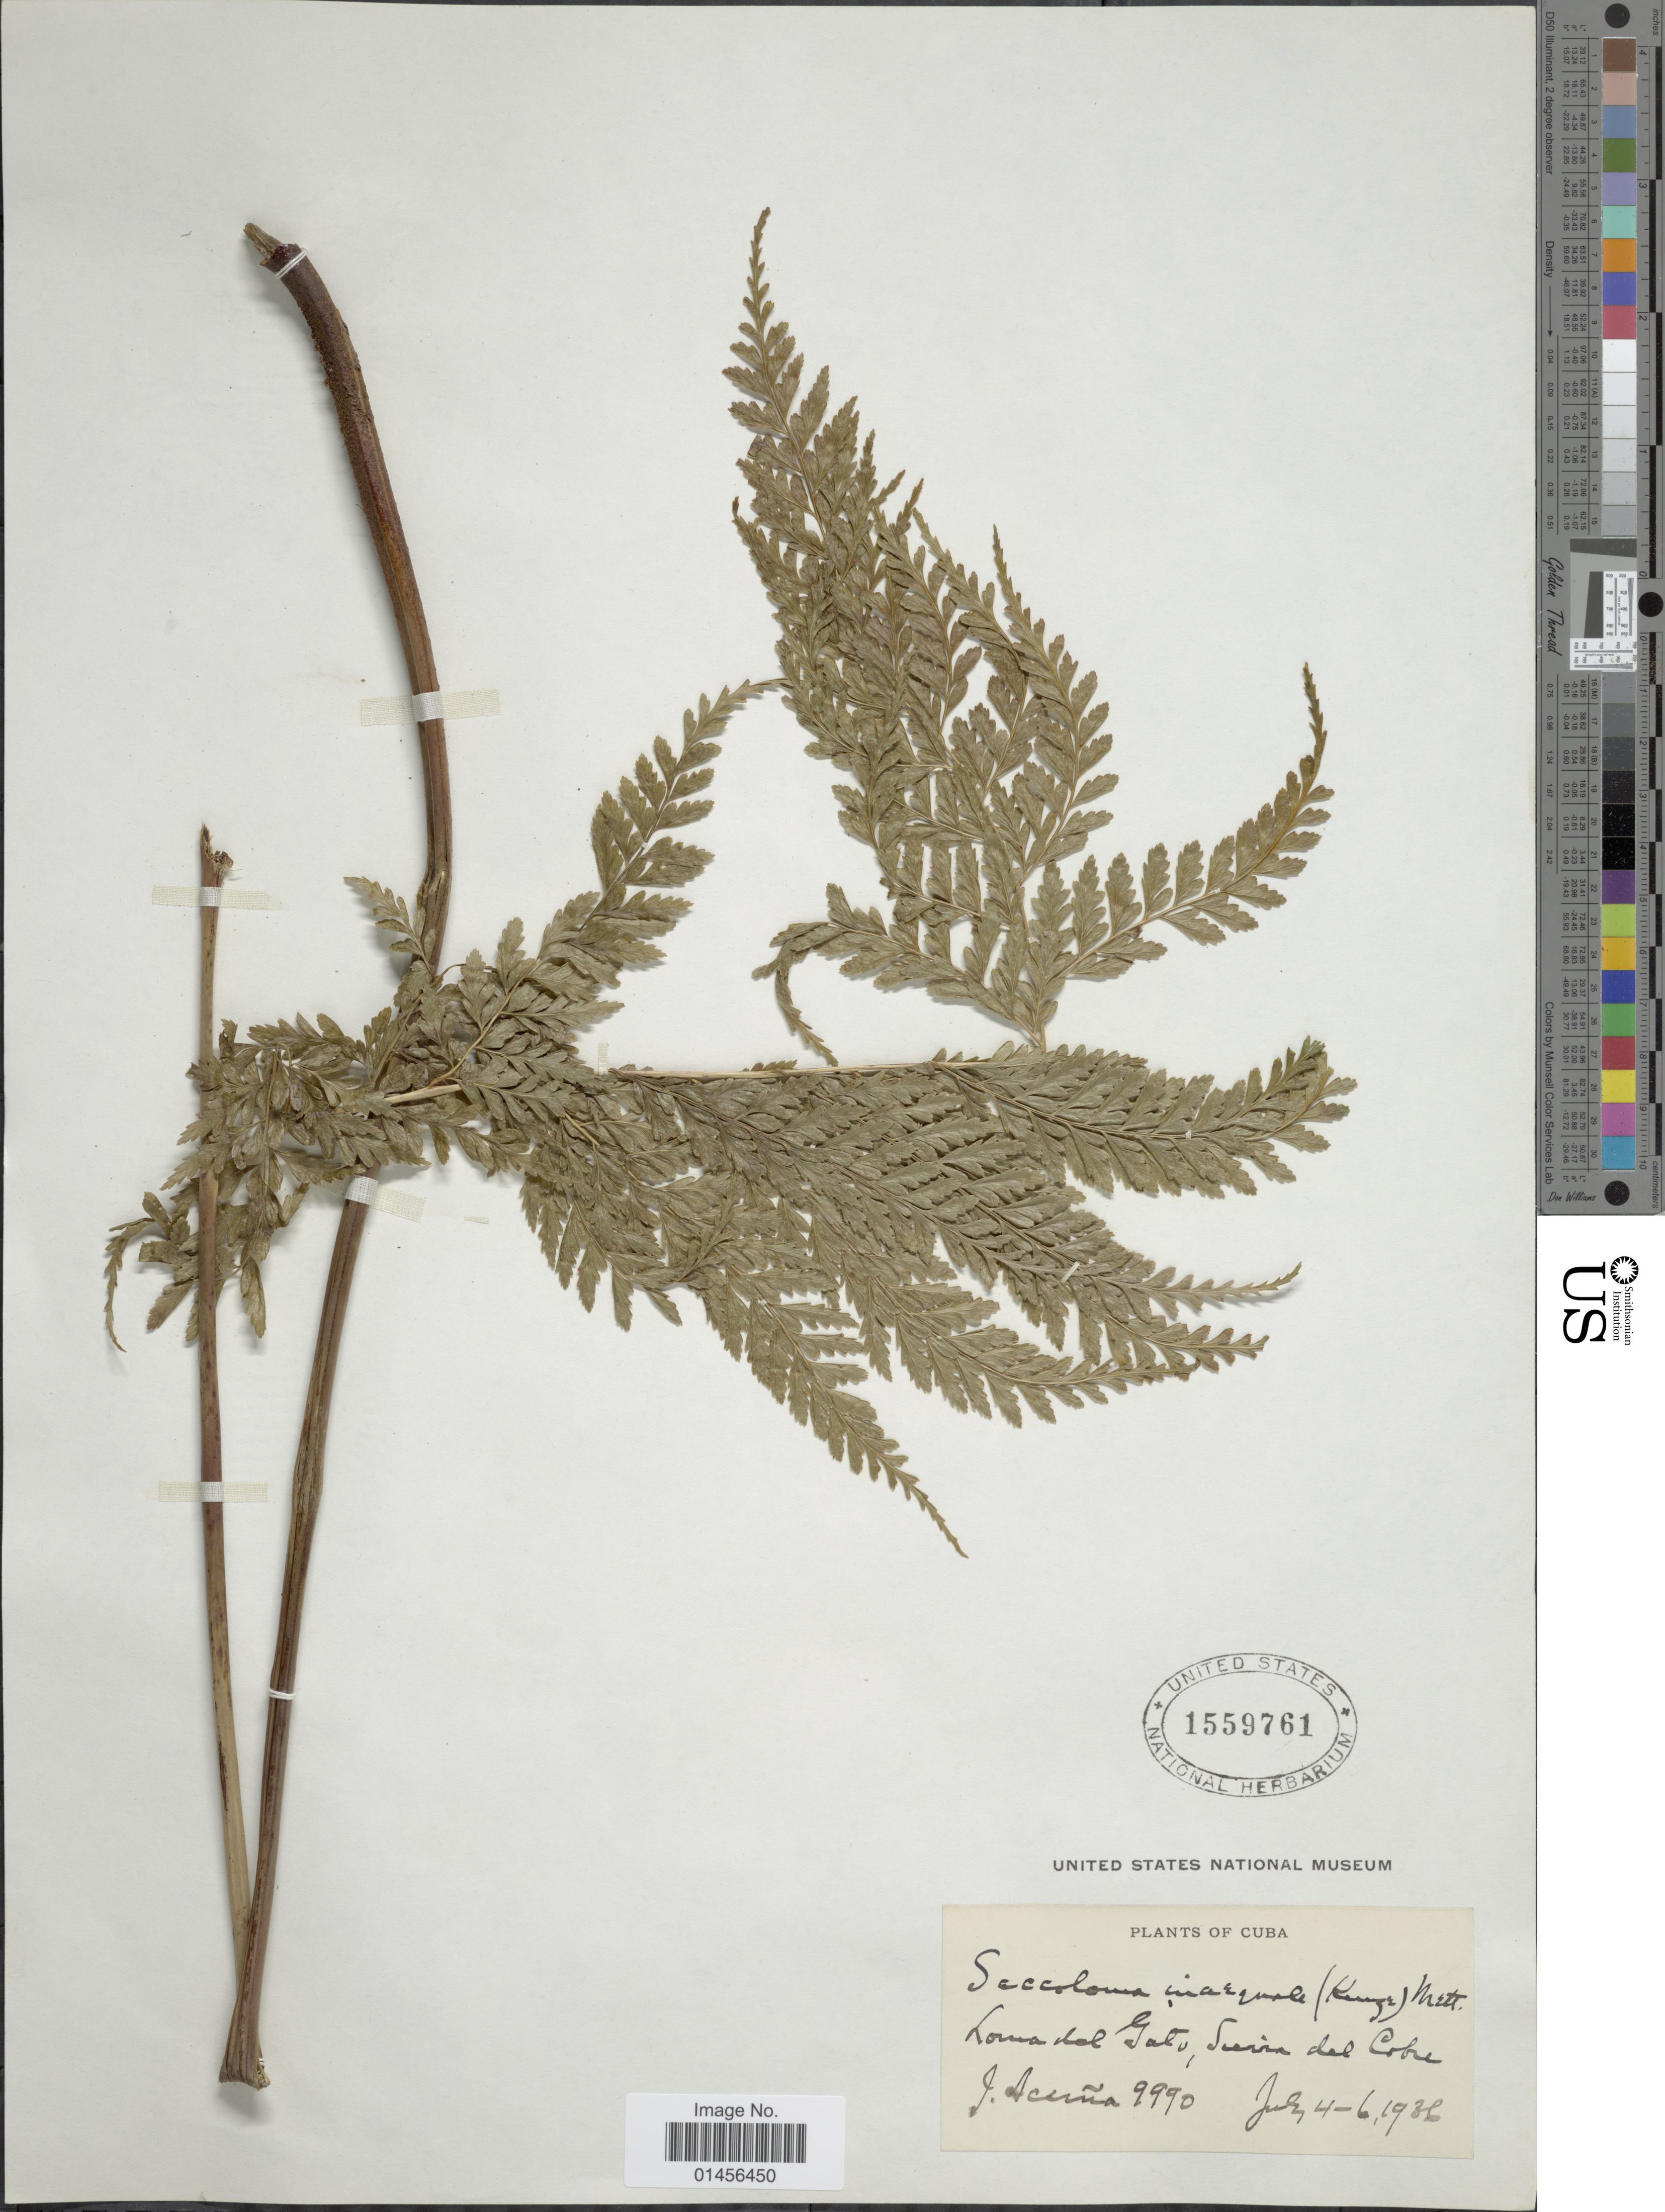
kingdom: Plantae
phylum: Tracheophyta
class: Polypodiopsida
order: Polypodiales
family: Saccolomataceae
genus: Saccoloma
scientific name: Saccoloma inaequale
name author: (Kunze) Mett.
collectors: J. Acuña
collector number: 9990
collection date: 1936-07-04/1936-07-06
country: Cuba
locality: Loma del gato, Sierra del Cobre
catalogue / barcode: US 1559761